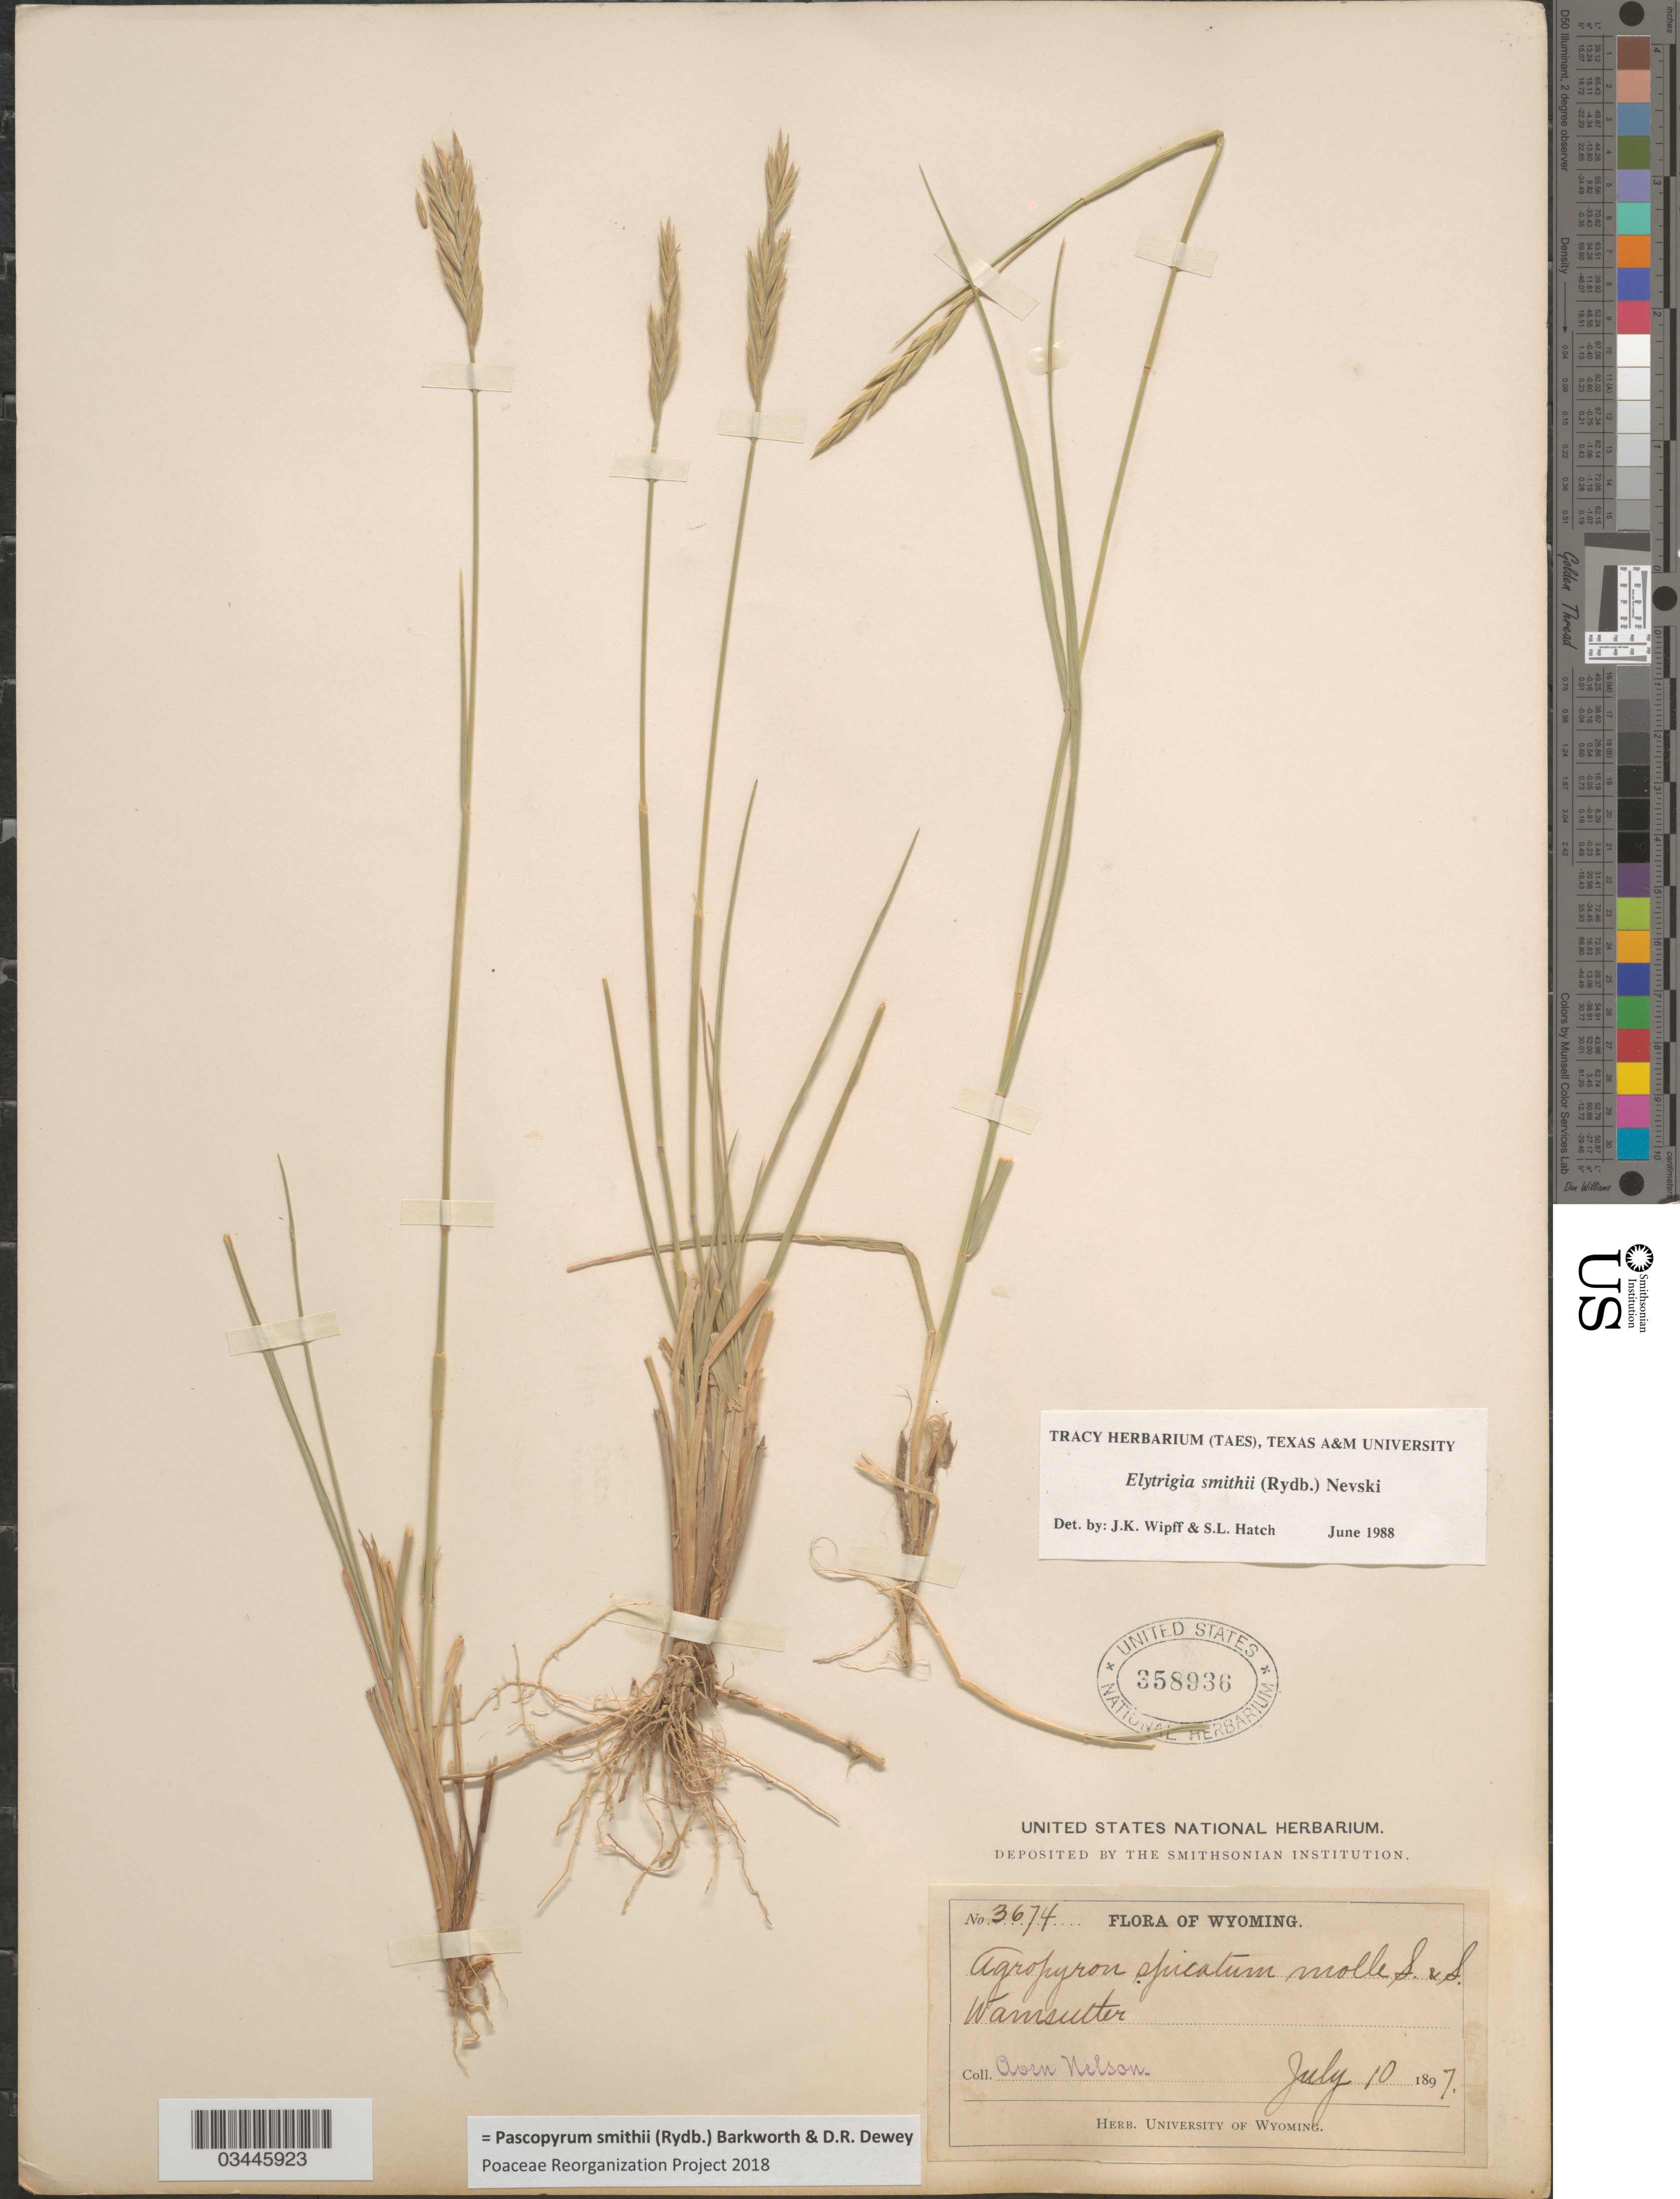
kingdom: Plantae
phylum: Tracheophyta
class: Liliopsida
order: Poales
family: Poaceae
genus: Pascopyrum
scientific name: Pascopyrum smithii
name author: (Rydb.) Barkworth & Dewey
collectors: A. Nelson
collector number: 3674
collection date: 1897-07-10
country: United States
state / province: Wyoming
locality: Wamsutter.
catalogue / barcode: US 358936